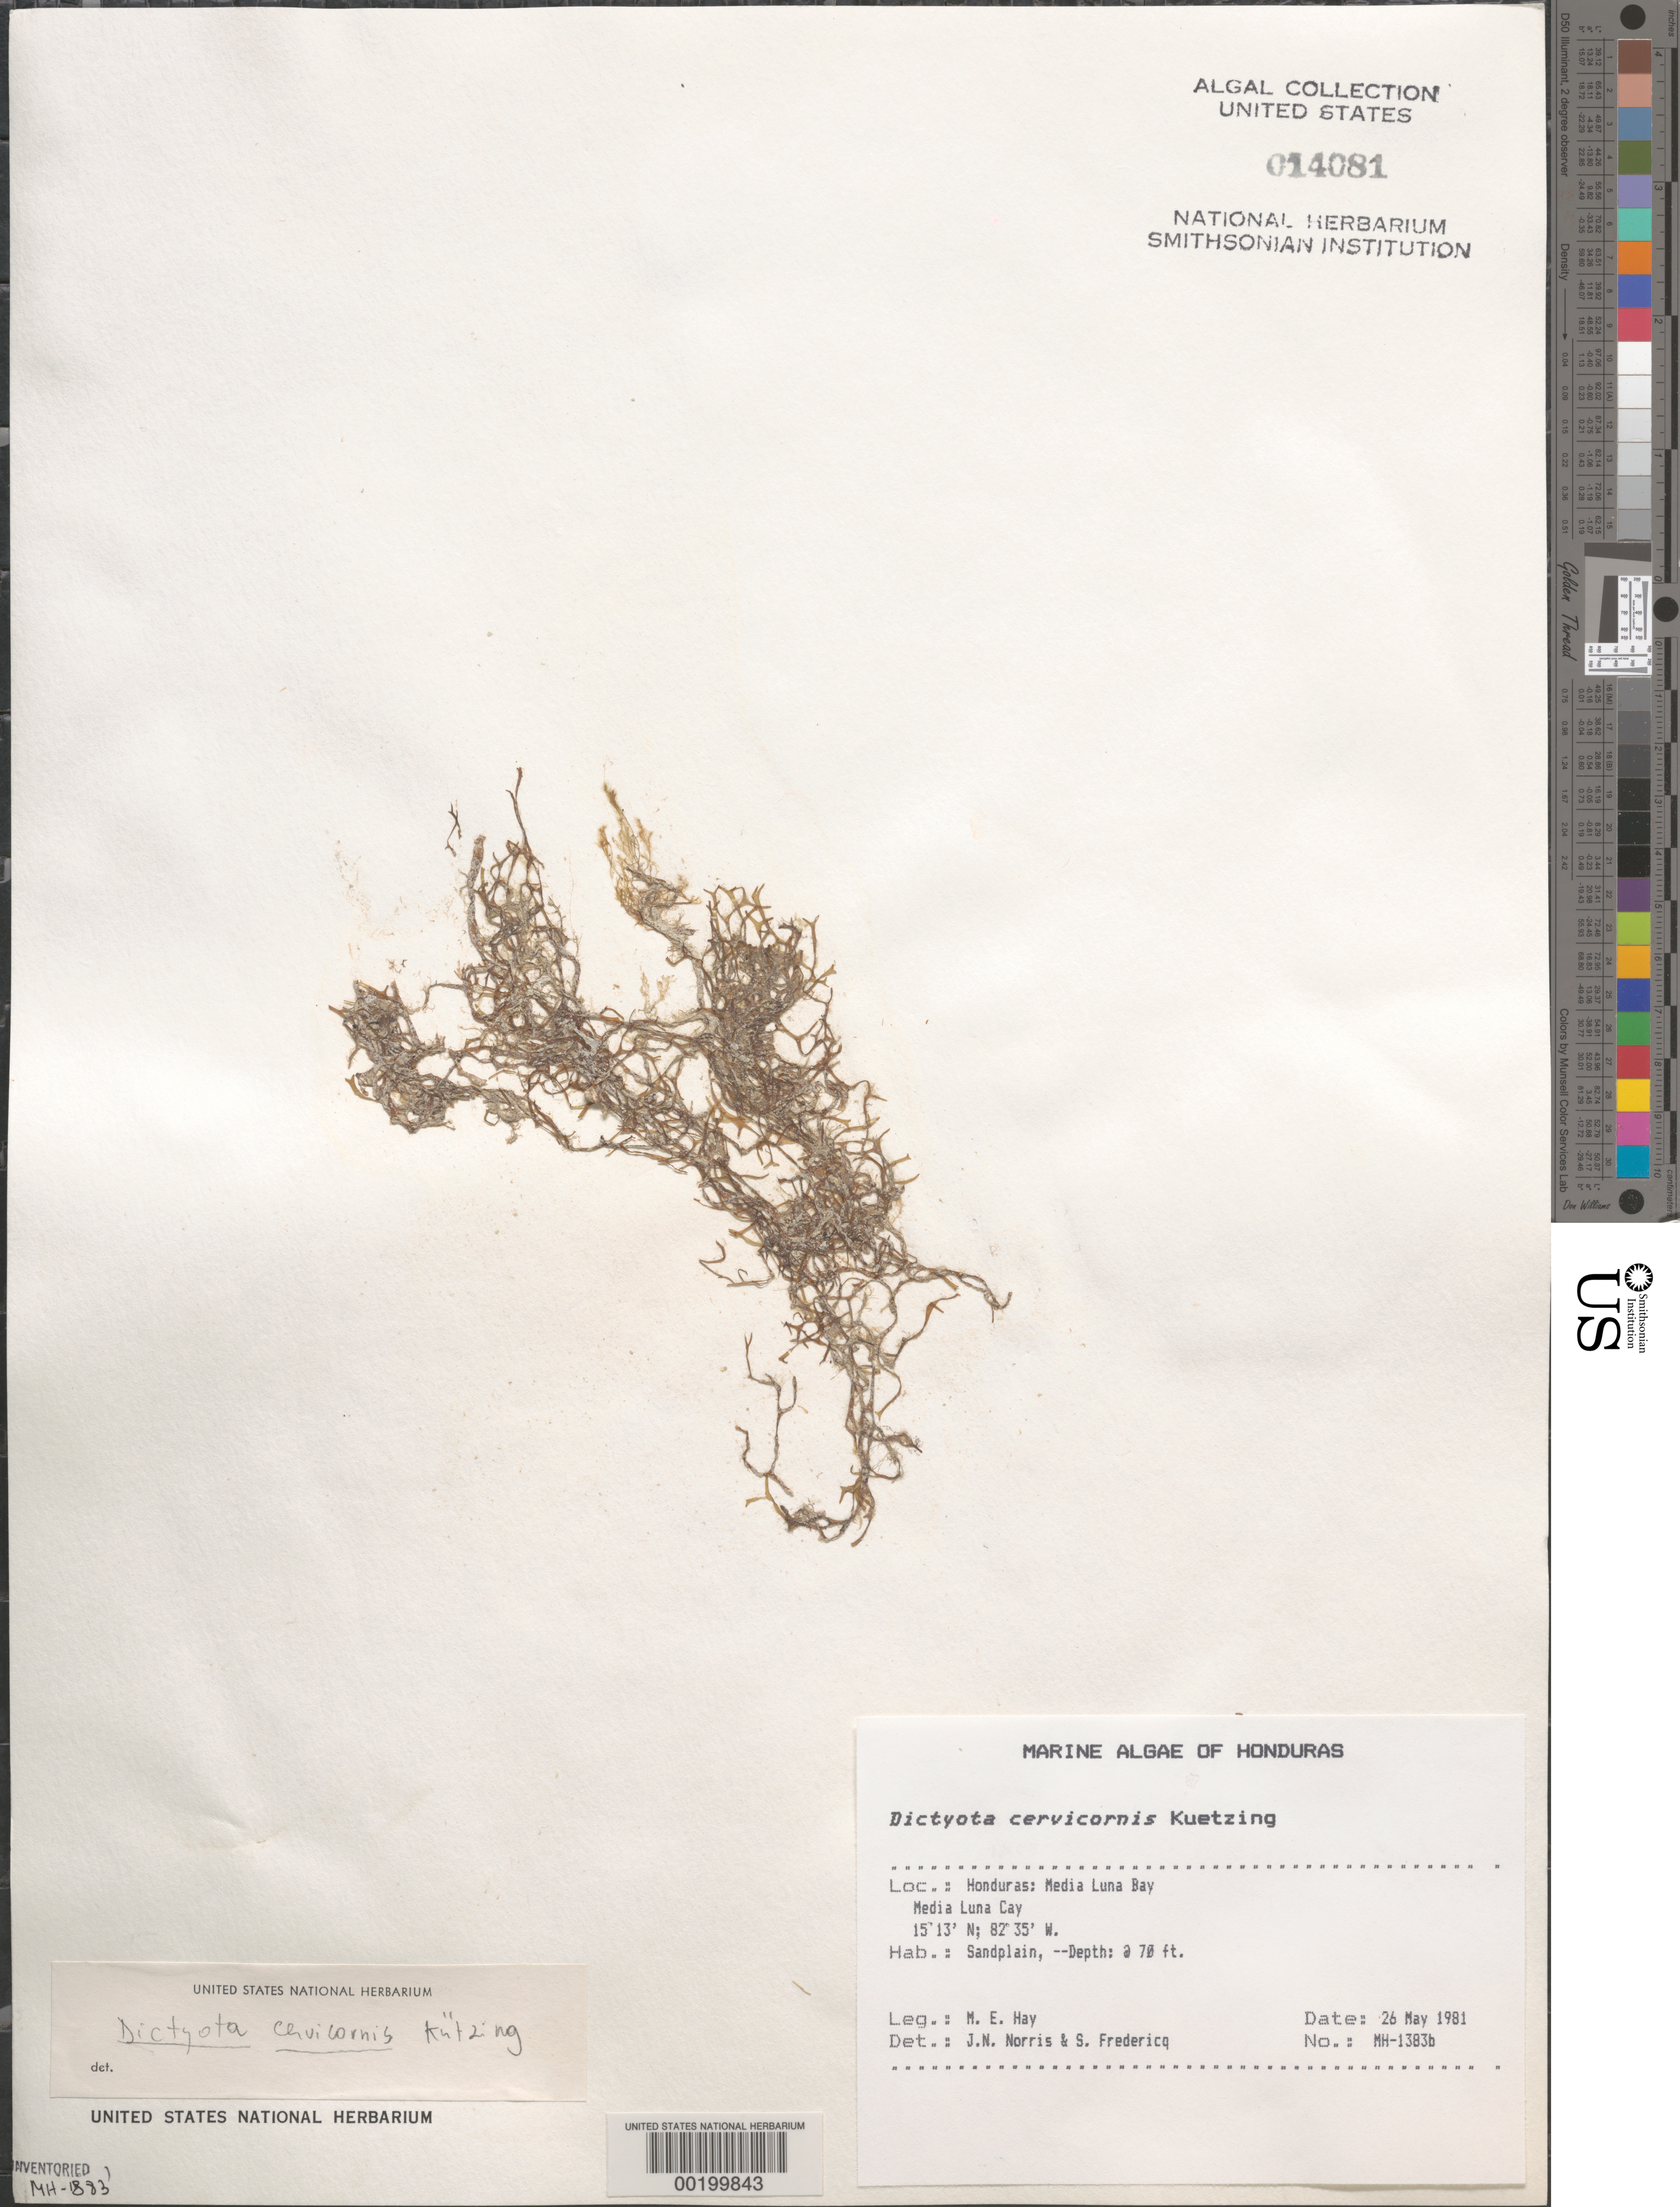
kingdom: Chromista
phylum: Ochrophyta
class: Phaeophyceae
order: Dictyotales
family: Dictyotaceae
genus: Dictyota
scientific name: Dictyota cervicornis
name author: Kütz.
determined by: Norris, J. N.; Fredericq, S.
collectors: M. E. Hay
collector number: MEH-1383b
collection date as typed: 26 May 1981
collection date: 1981-05-26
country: Honduras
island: Media Luna Cay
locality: Media Luna Bay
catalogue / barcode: US 14081